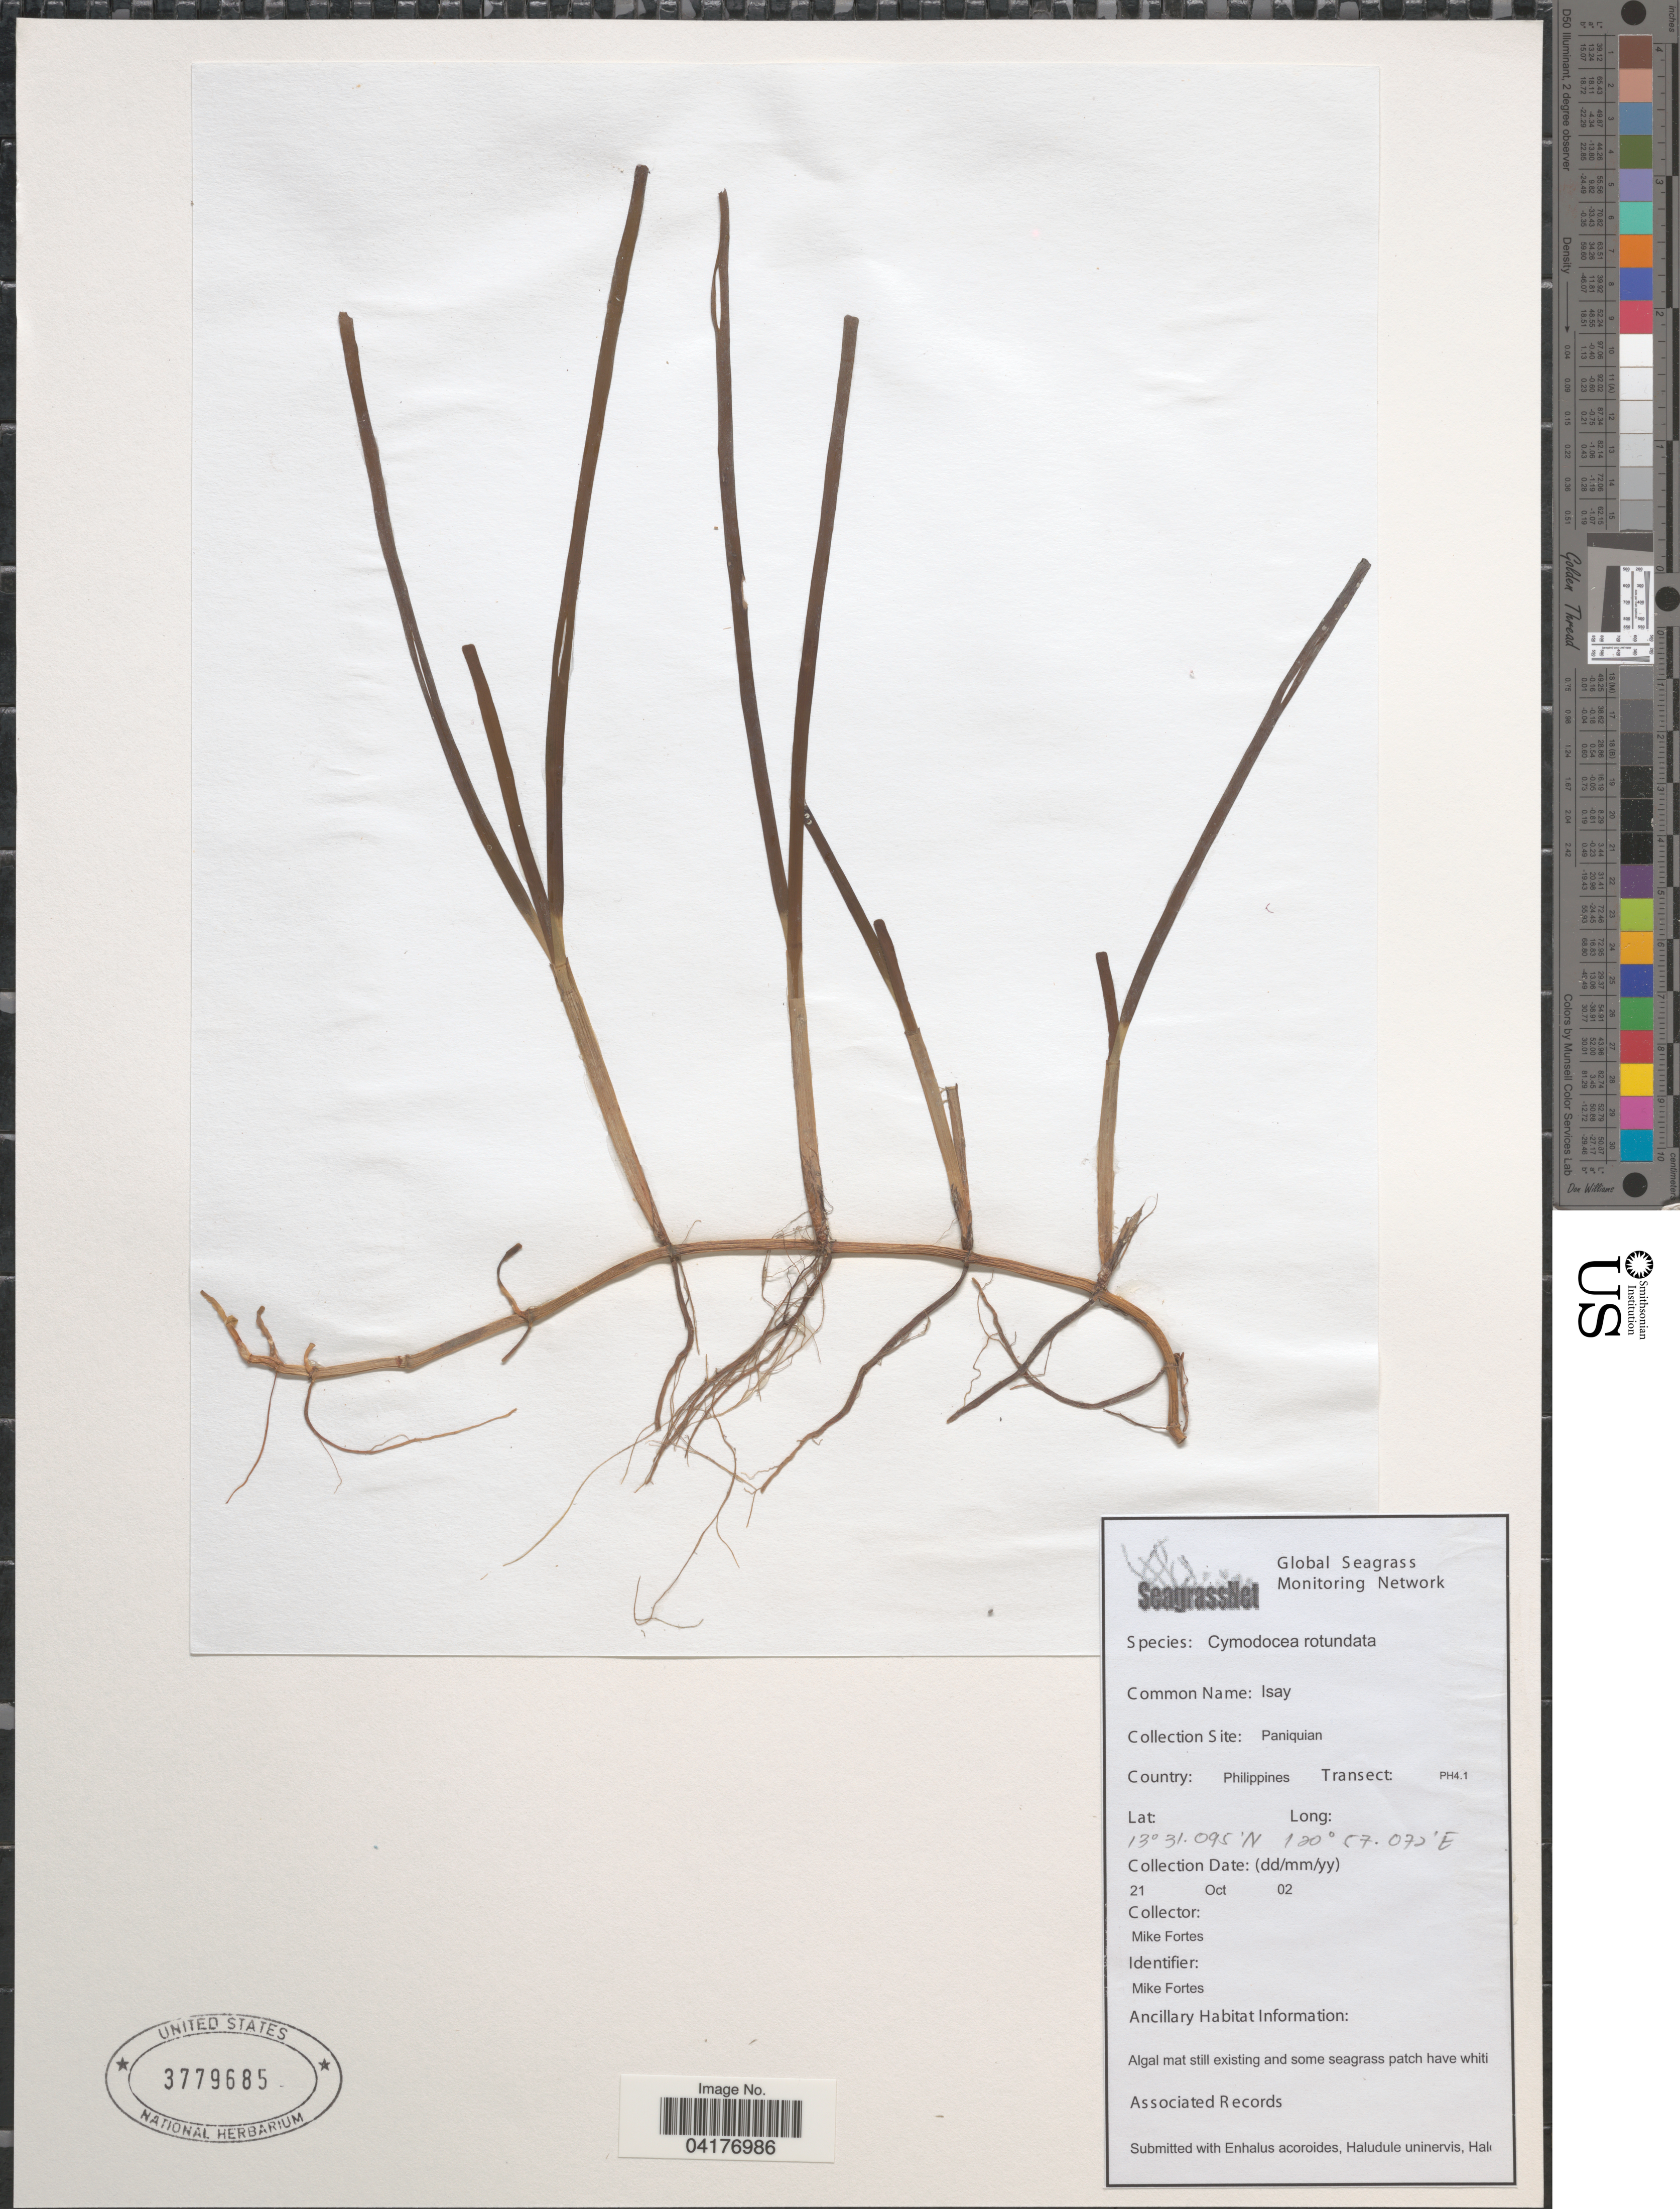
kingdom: Plantae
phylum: Tracheophyta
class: Liliopsida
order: Alismatales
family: Cymodoceaceae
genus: Cymodocea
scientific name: Cymodocea rotundata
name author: Asch. & Schweinf.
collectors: M. Fortes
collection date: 2002-10-21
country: Philippines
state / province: Mimaropa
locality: Collection Site: Paniquian. Transect: PH4.1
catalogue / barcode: US 3779685